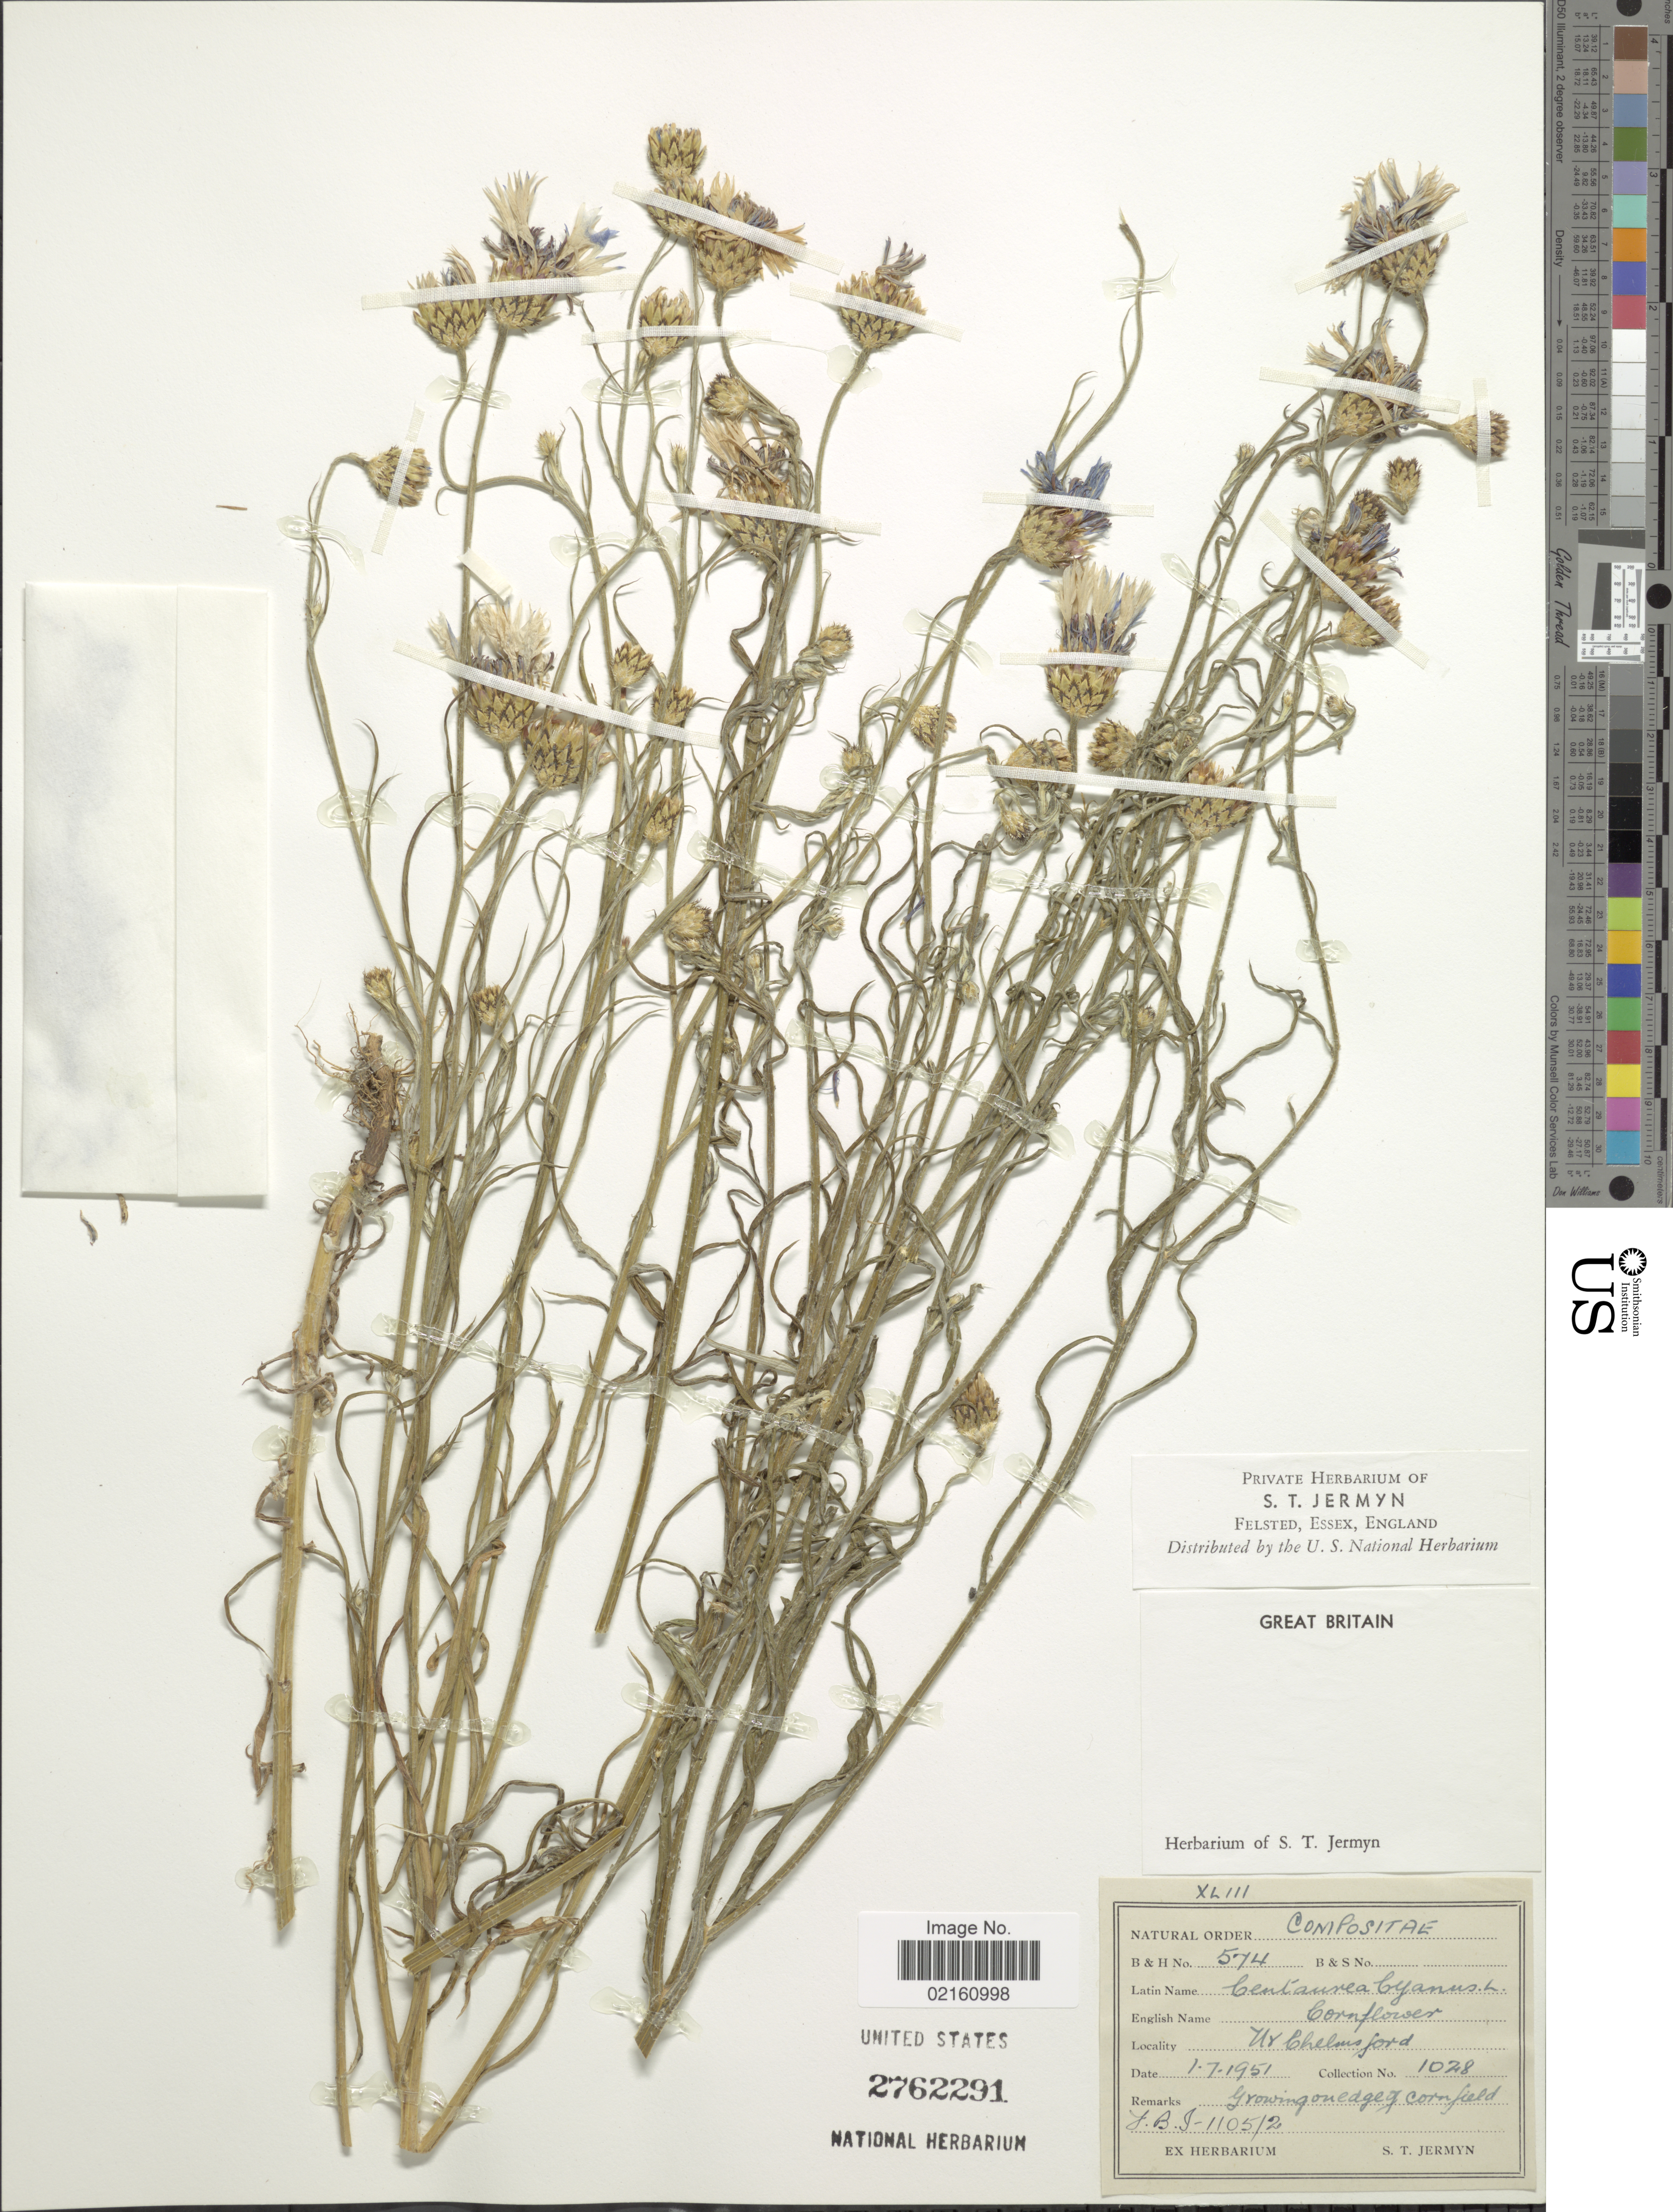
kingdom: Plantae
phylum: Tracheophyta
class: Magnoliopsida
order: Asterales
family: Asteraceae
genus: Centaurea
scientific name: Centaurea cyanus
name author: L.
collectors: S. Jermyn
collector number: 1028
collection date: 1951-07-01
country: United Kingdom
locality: Great Britain, nr Chelmsford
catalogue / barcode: US 2762291